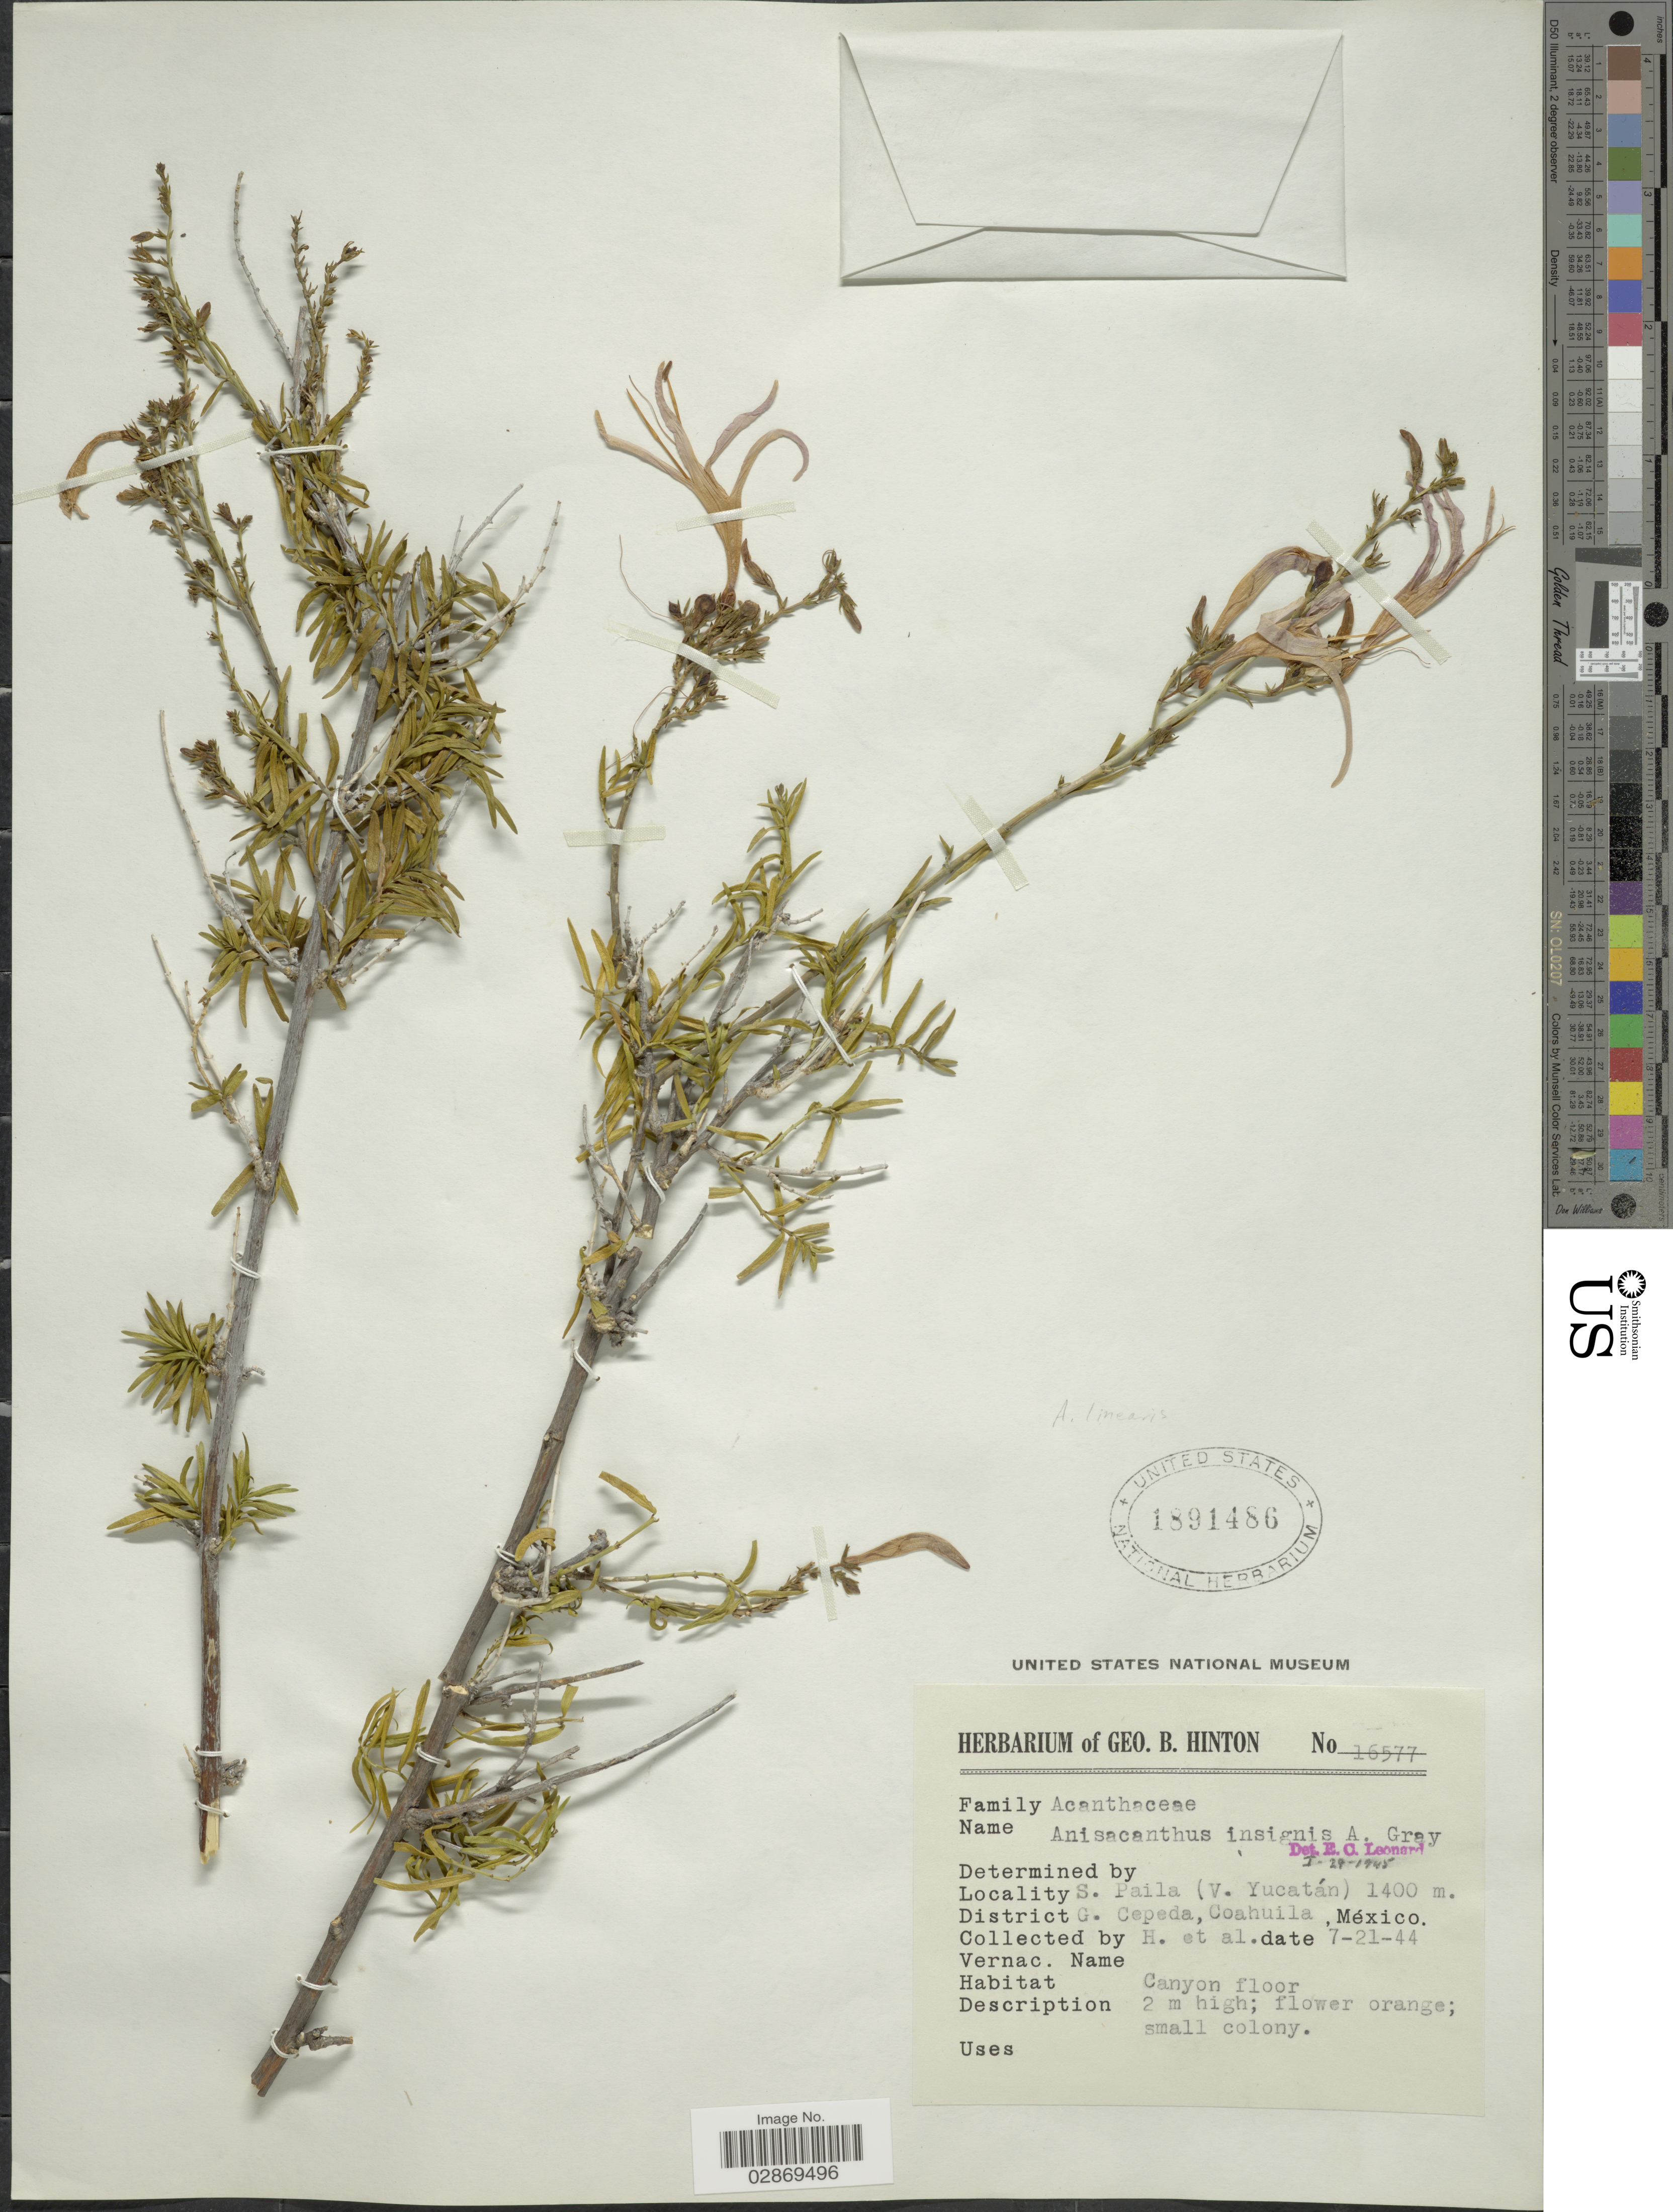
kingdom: Plantae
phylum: Tracheophyta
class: Magnoliopsida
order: Lamiales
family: Acanthaceae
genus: Anisacanthus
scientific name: Anisacanthus linearis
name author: Henrickson & E. J. Lott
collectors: G. B. Hinton & et al.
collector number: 16577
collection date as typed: Transcribed d/m/y: 21/7/44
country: Mexico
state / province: Coahuila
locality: S. Paila (V. Yucatán), District G. Cepeda, Coahuila, México.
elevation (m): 1400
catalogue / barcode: US 1891486